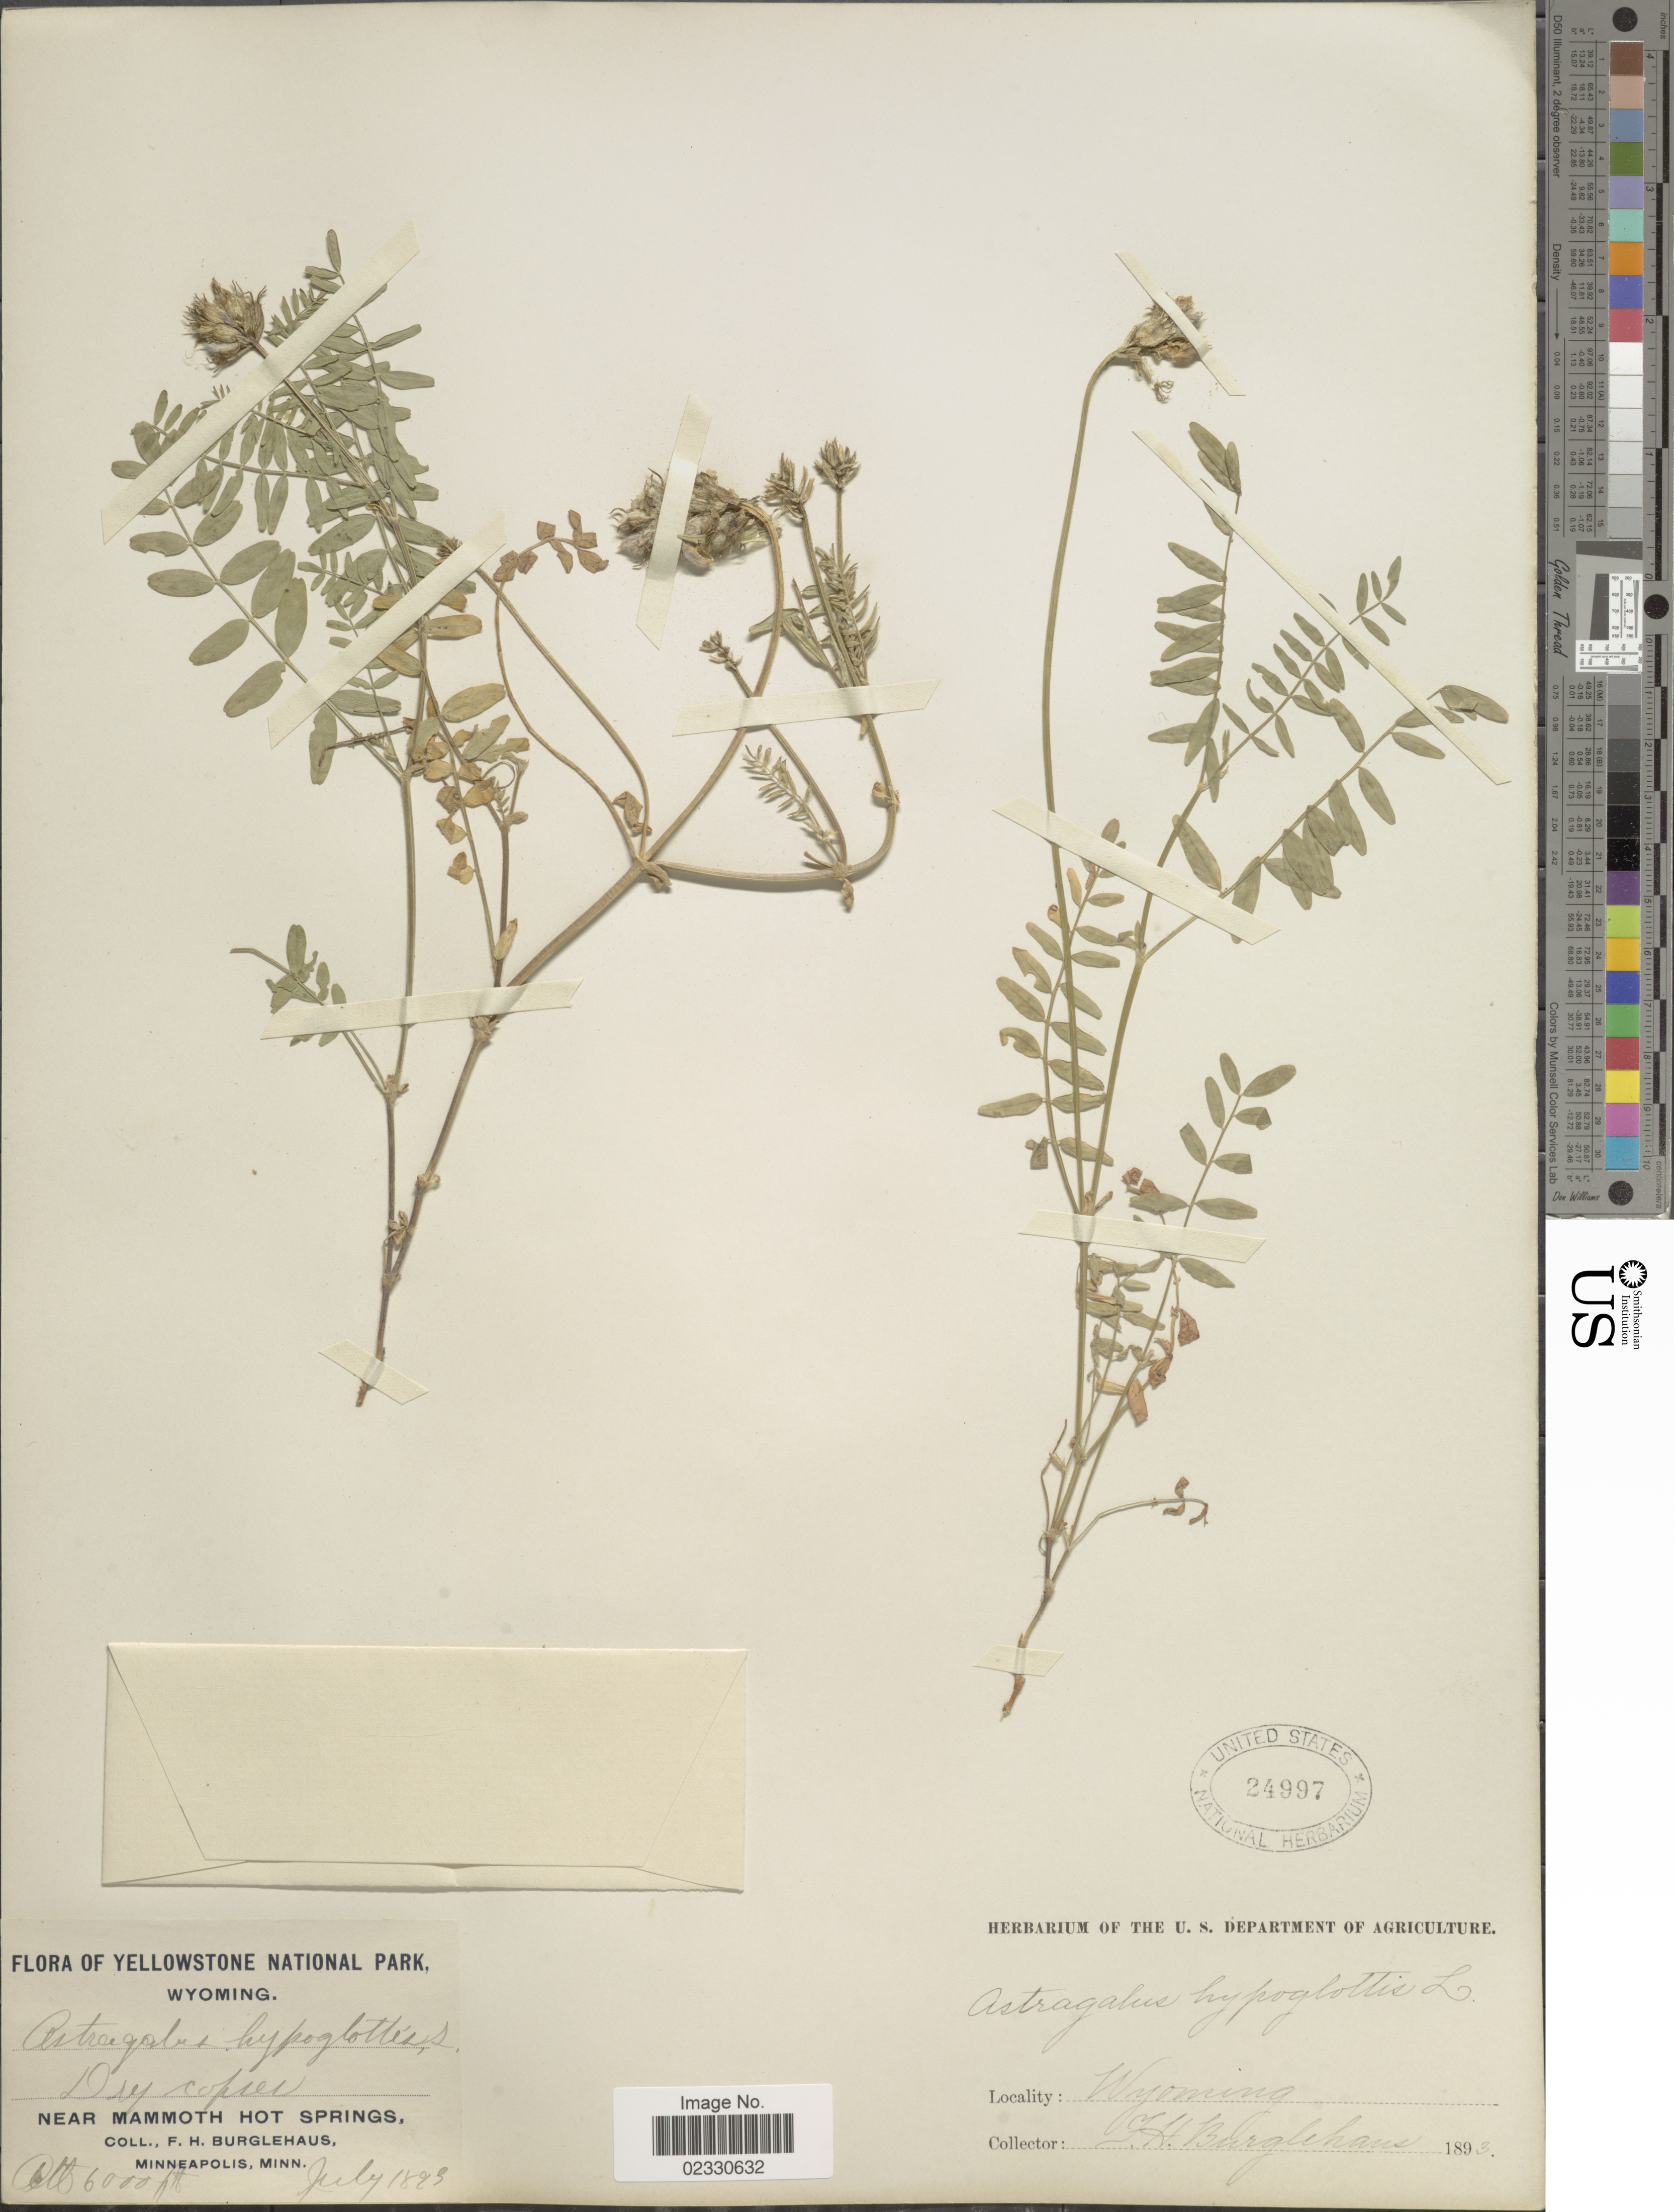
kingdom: Plantae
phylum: Tracheophyta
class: Magnoliopsida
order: Fabales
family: Fabaceae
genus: Astragalus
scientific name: Astragalus dasyglottis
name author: DC.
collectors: F. Burglehaus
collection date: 1893-07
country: United States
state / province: Wyoming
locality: Near Mammoth Hot Springs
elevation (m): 1829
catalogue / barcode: US 24997